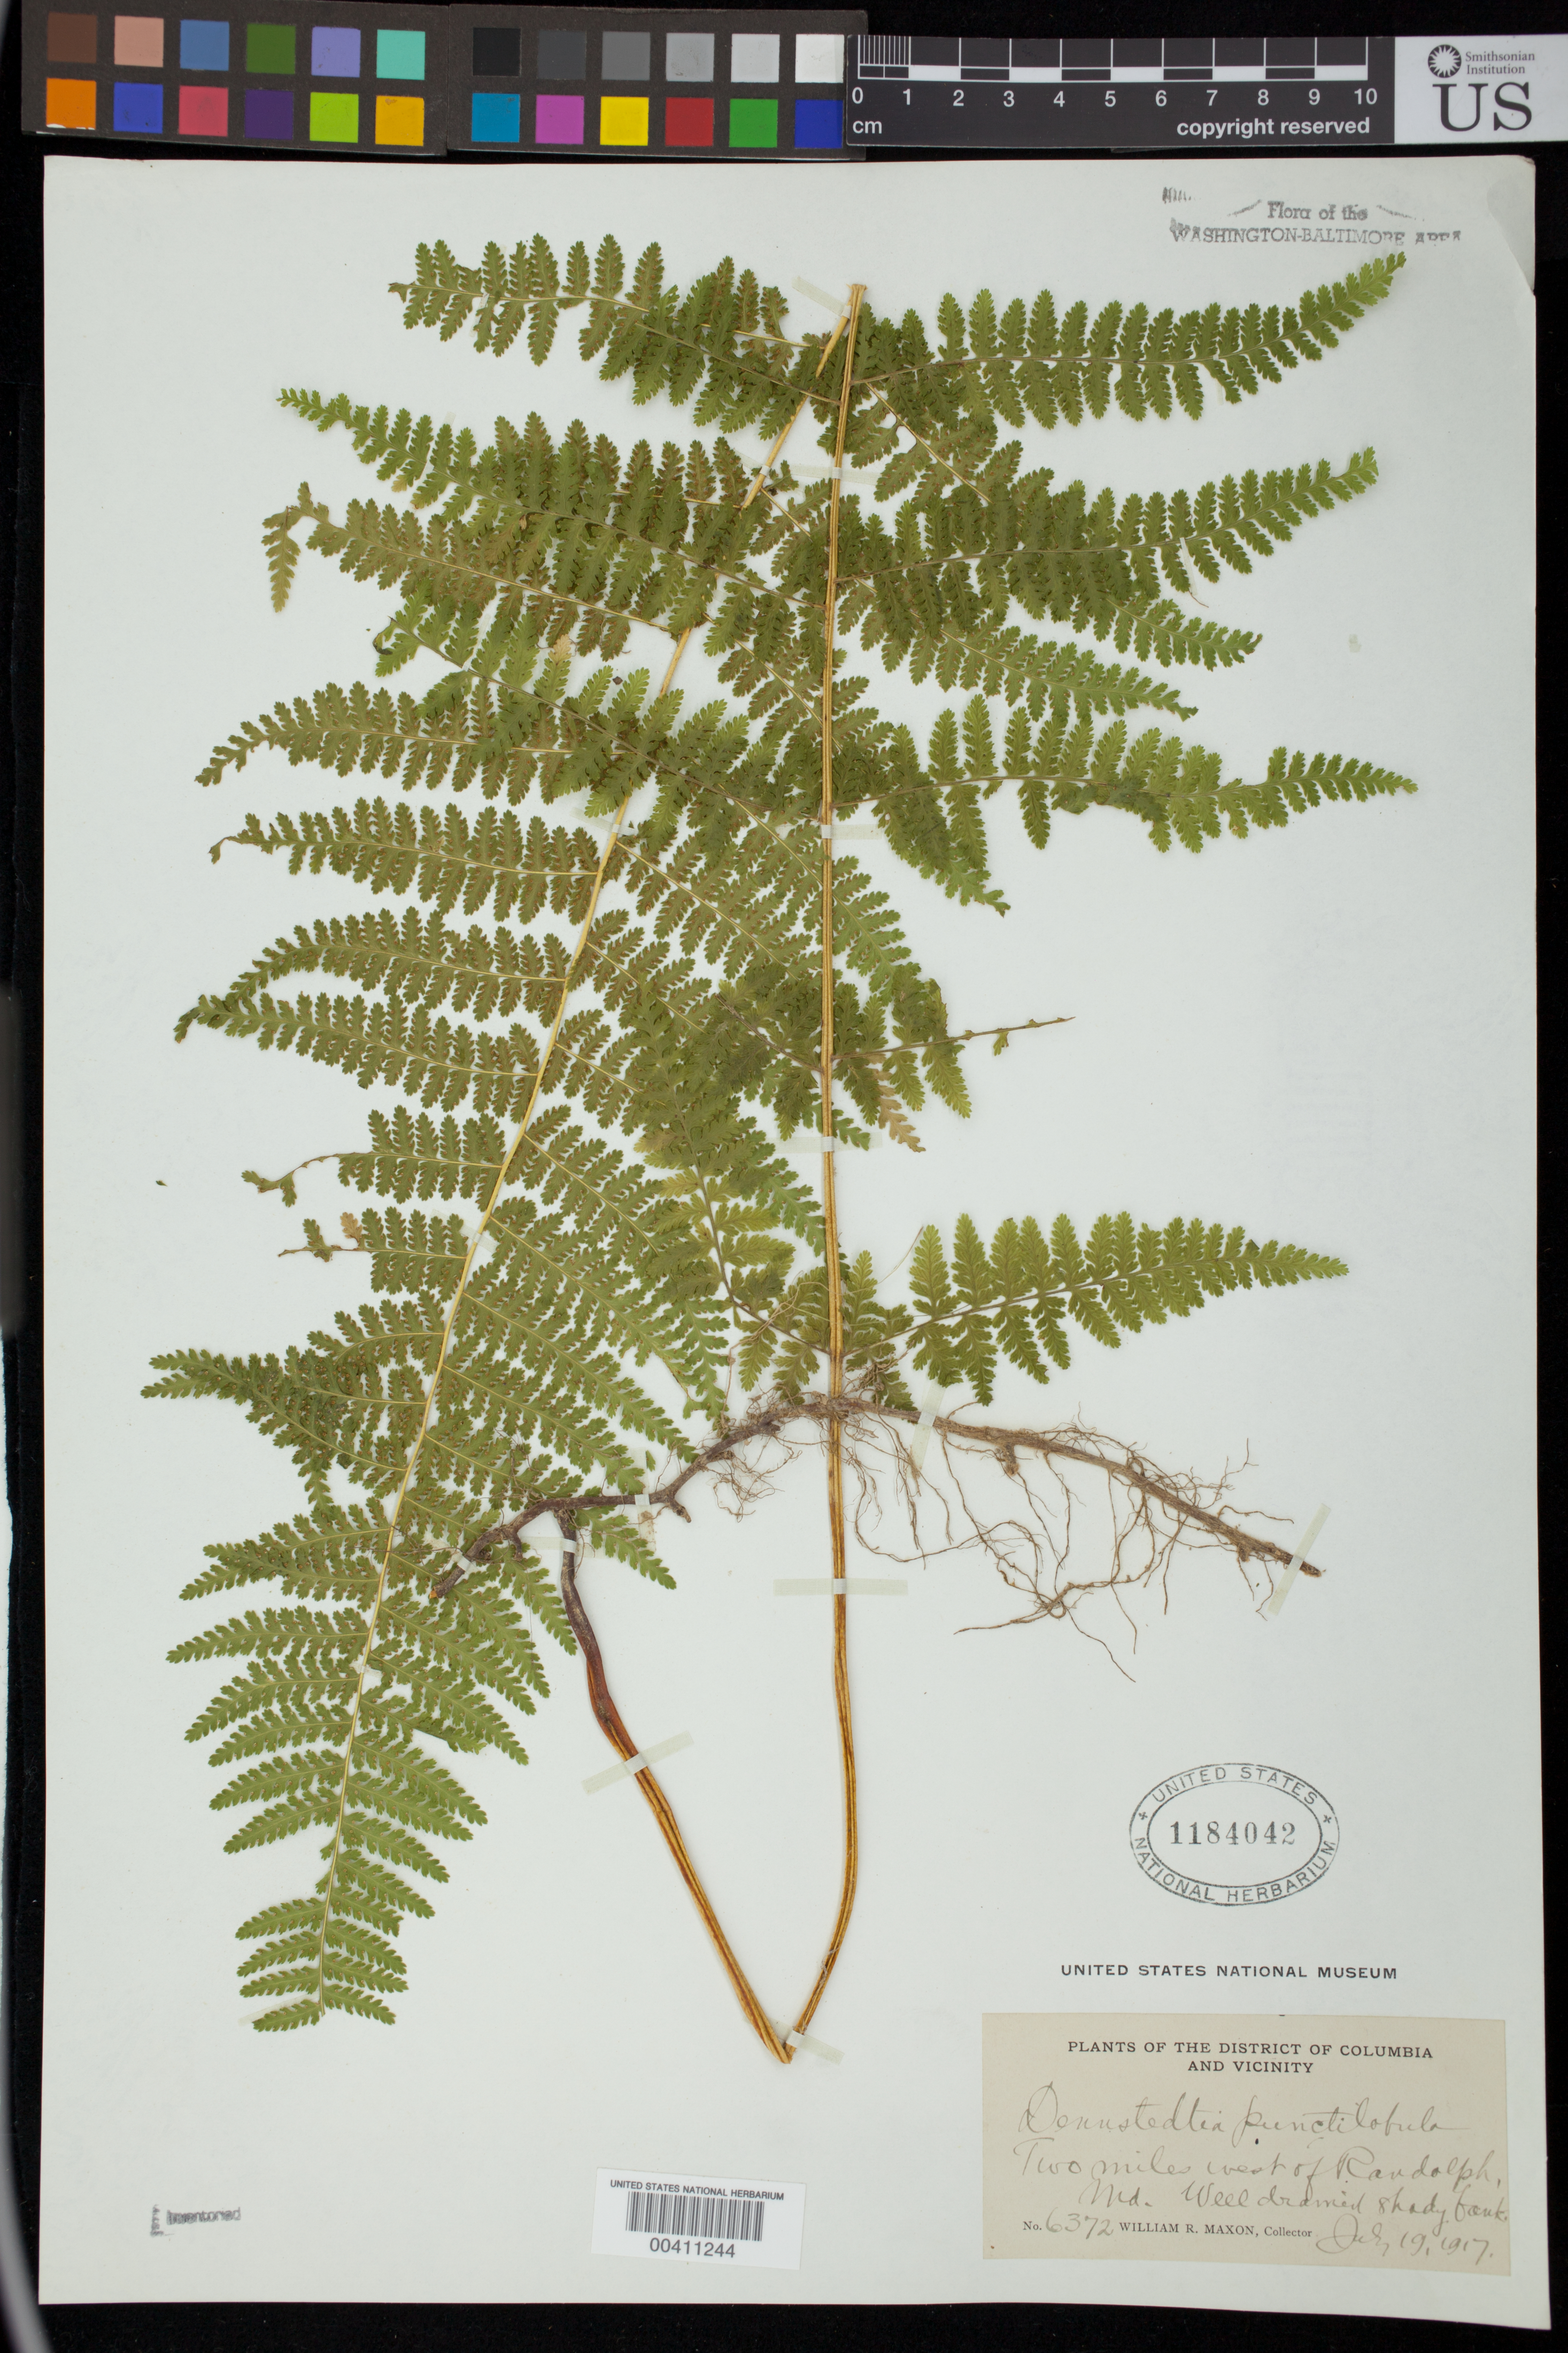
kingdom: Plantae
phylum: Tracheophyta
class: Polypodiopsida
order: Polypodiales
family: Dennstaedtiaceae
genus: Dennstaedtia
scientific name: Dennstaedtia punctilobula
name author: (Michx.) T. Moore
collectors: W. R. Maxon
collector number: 6372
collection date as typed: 19 Jul 1917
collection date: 1917-07-19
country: United States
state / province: Maryland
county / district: Montgomery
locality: West of Randolph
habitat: Well drained shady bank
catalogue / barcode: US 1184042